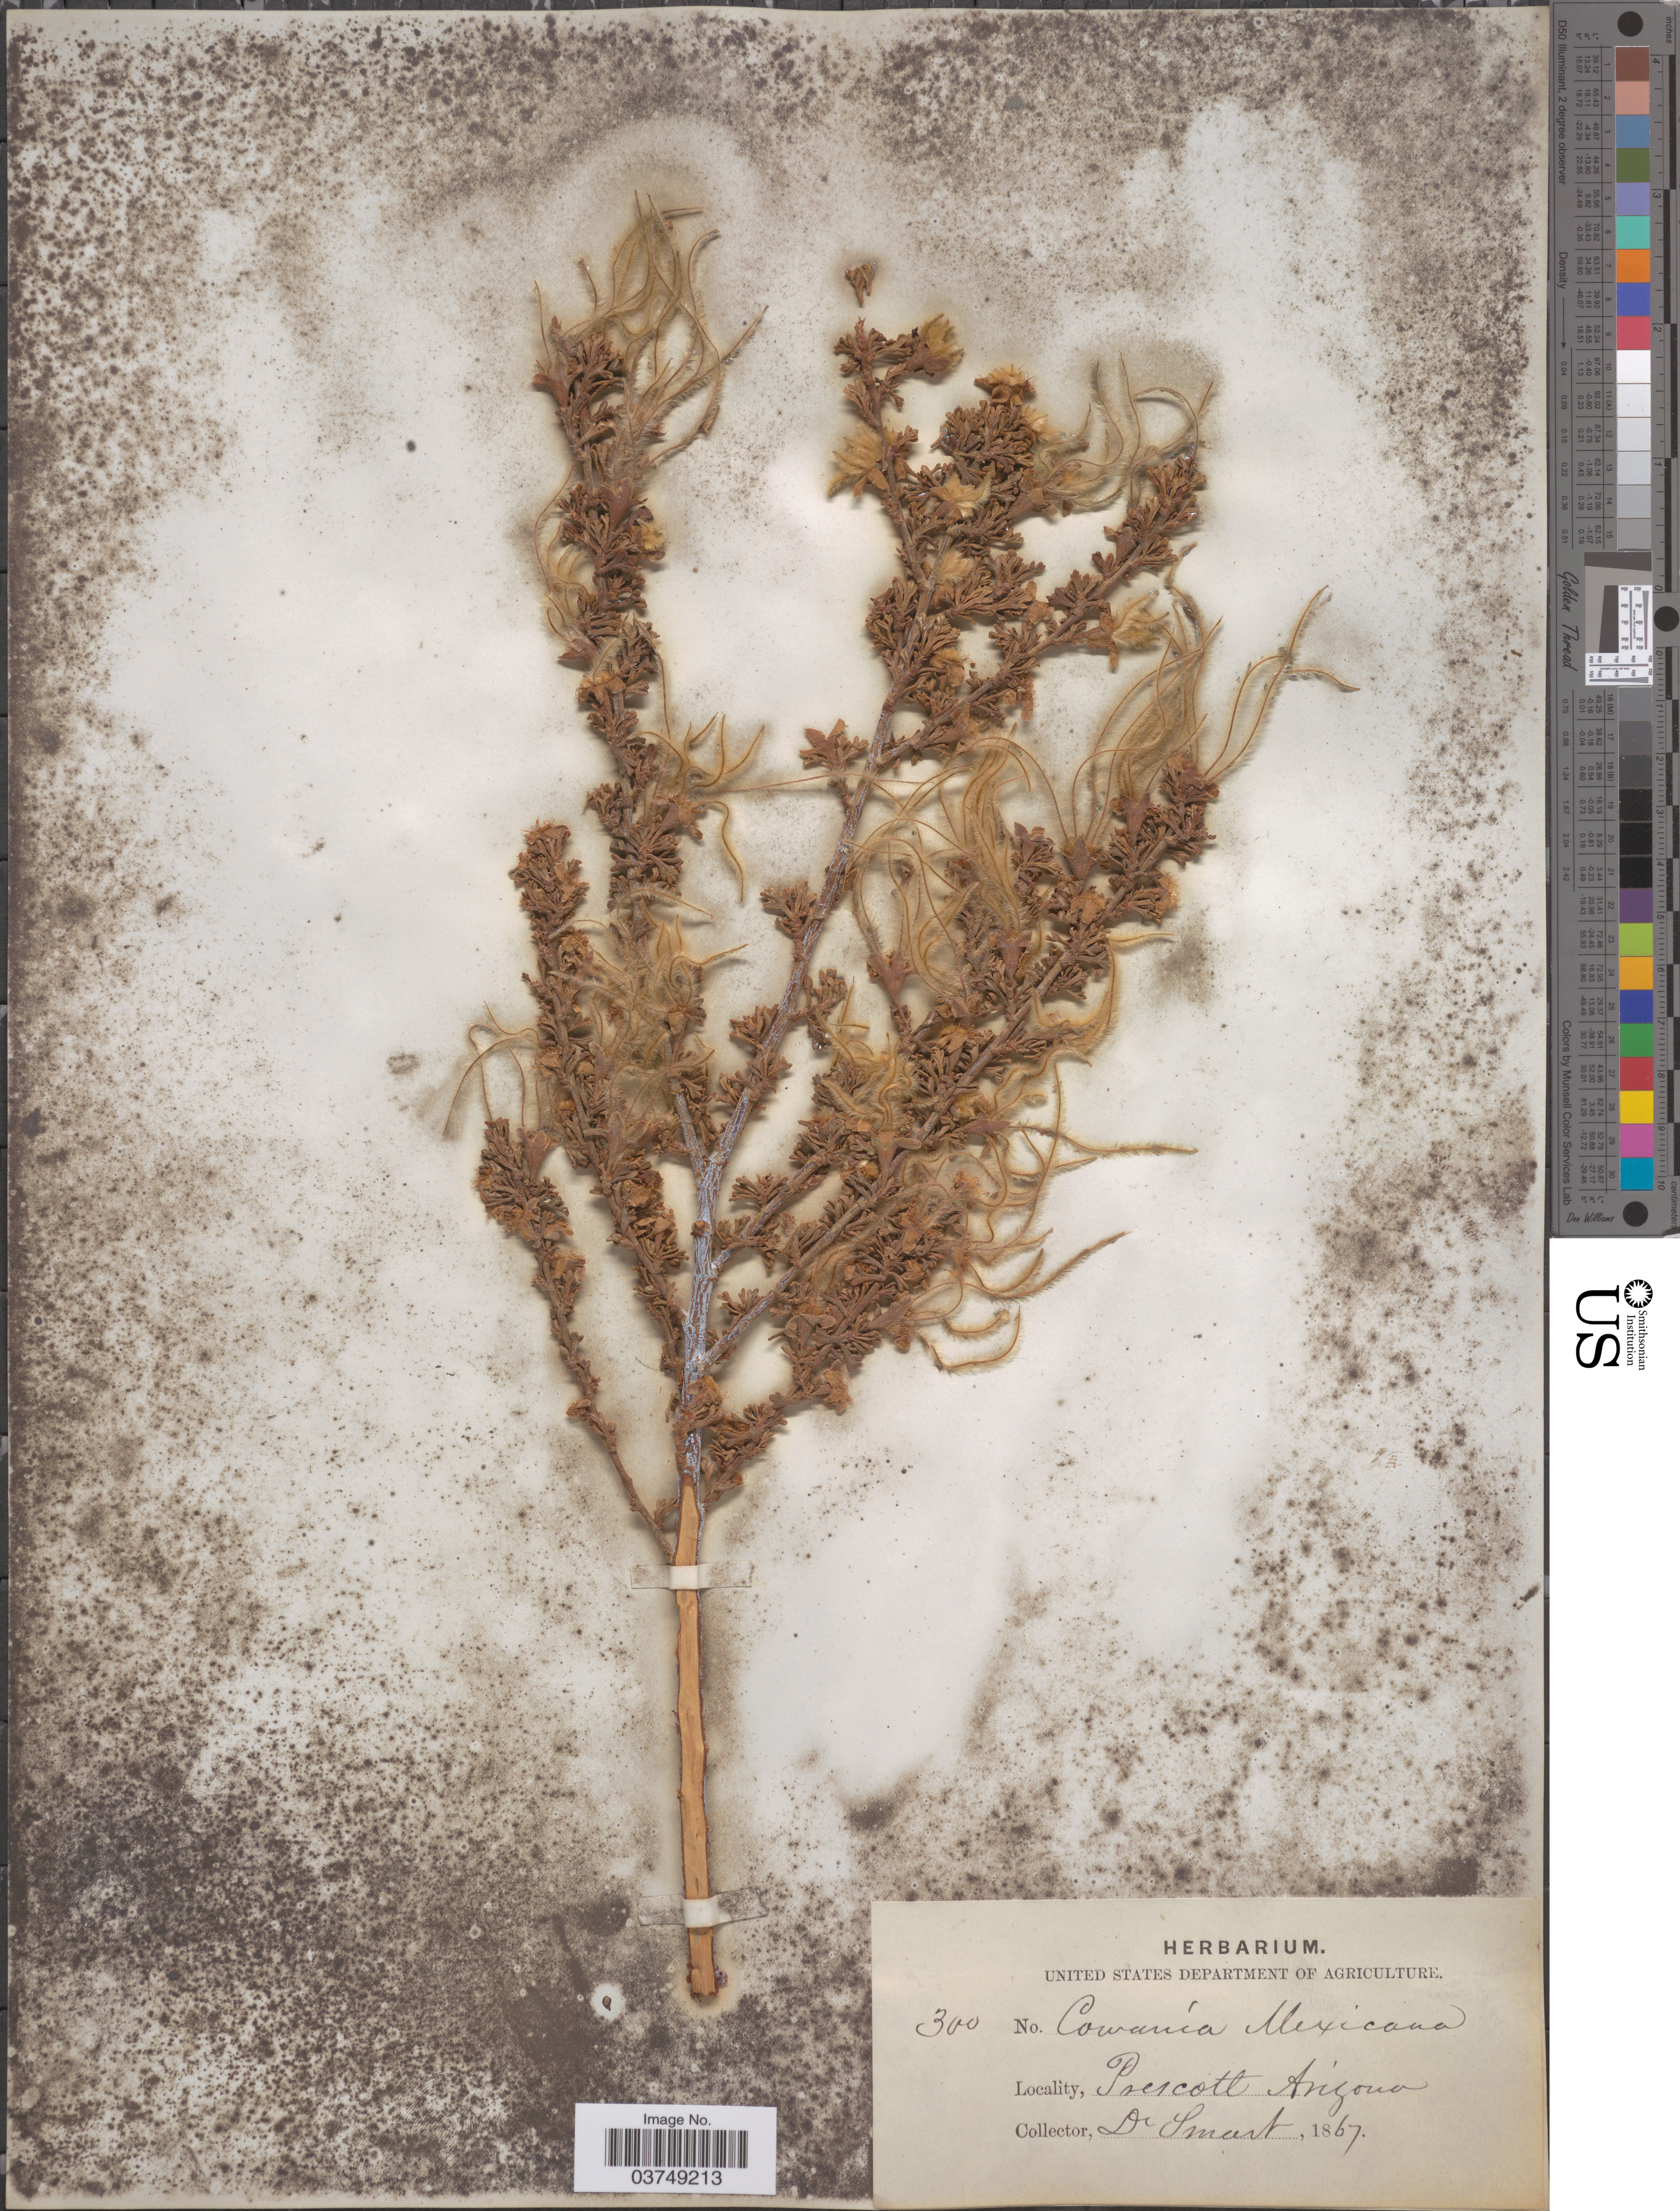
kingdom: Plantae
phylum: Tracheophyta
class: Magnoliopsida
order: Rosales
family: Rosaceae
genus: Purshia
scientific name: Purshia stansburyana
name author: (Torr.) Henrickson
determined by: Strong, Mark T., (BOT), Smithsonian Institution - National Museum of Natural History (UNITED STATES)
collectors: -. Smart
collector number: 300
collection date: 1867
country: United States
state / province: Arizona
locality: Prescott.